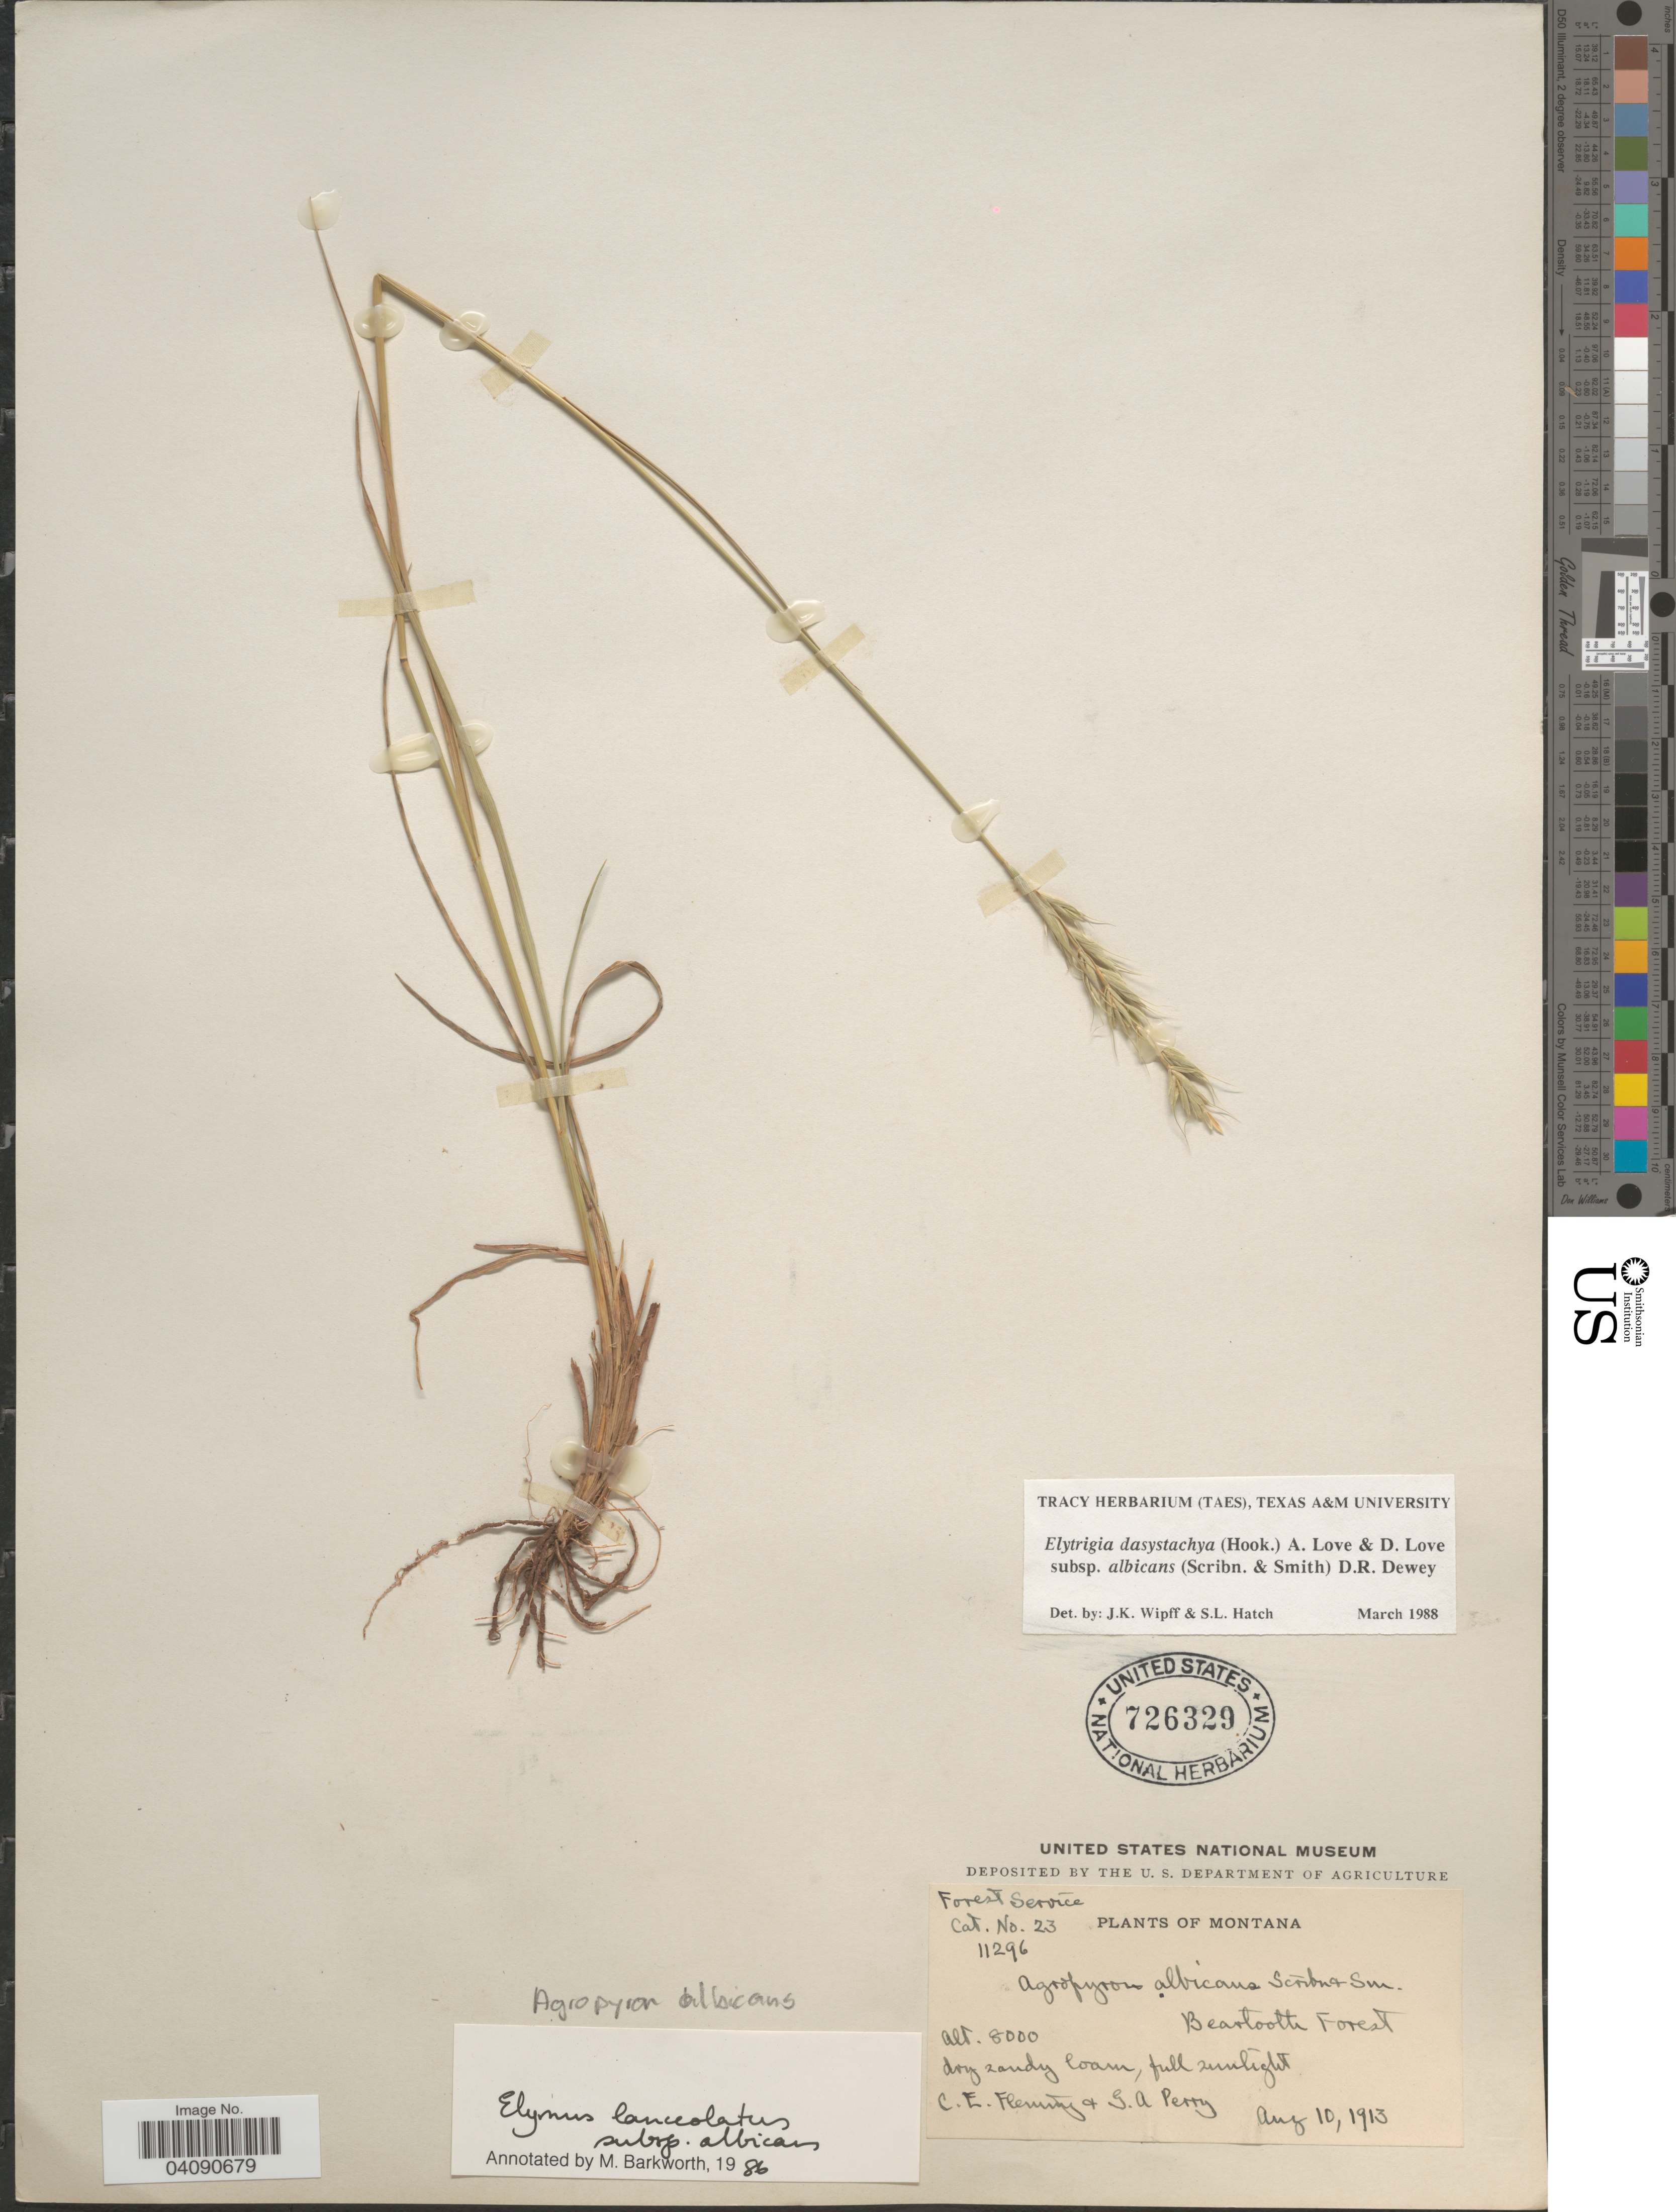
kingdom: Plantae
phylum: Tracheophyta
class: Liliopsida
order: Poales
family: Poaceae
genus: Elymus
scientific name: Elymus albicans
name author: (Scribn. & J.G. Sm.) Á. Löve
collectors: C. Flemming & G. Perry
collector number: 11296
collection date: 1913-08-10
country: United States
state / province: Montana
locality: Beartooth Forest.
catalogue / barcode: US 726329